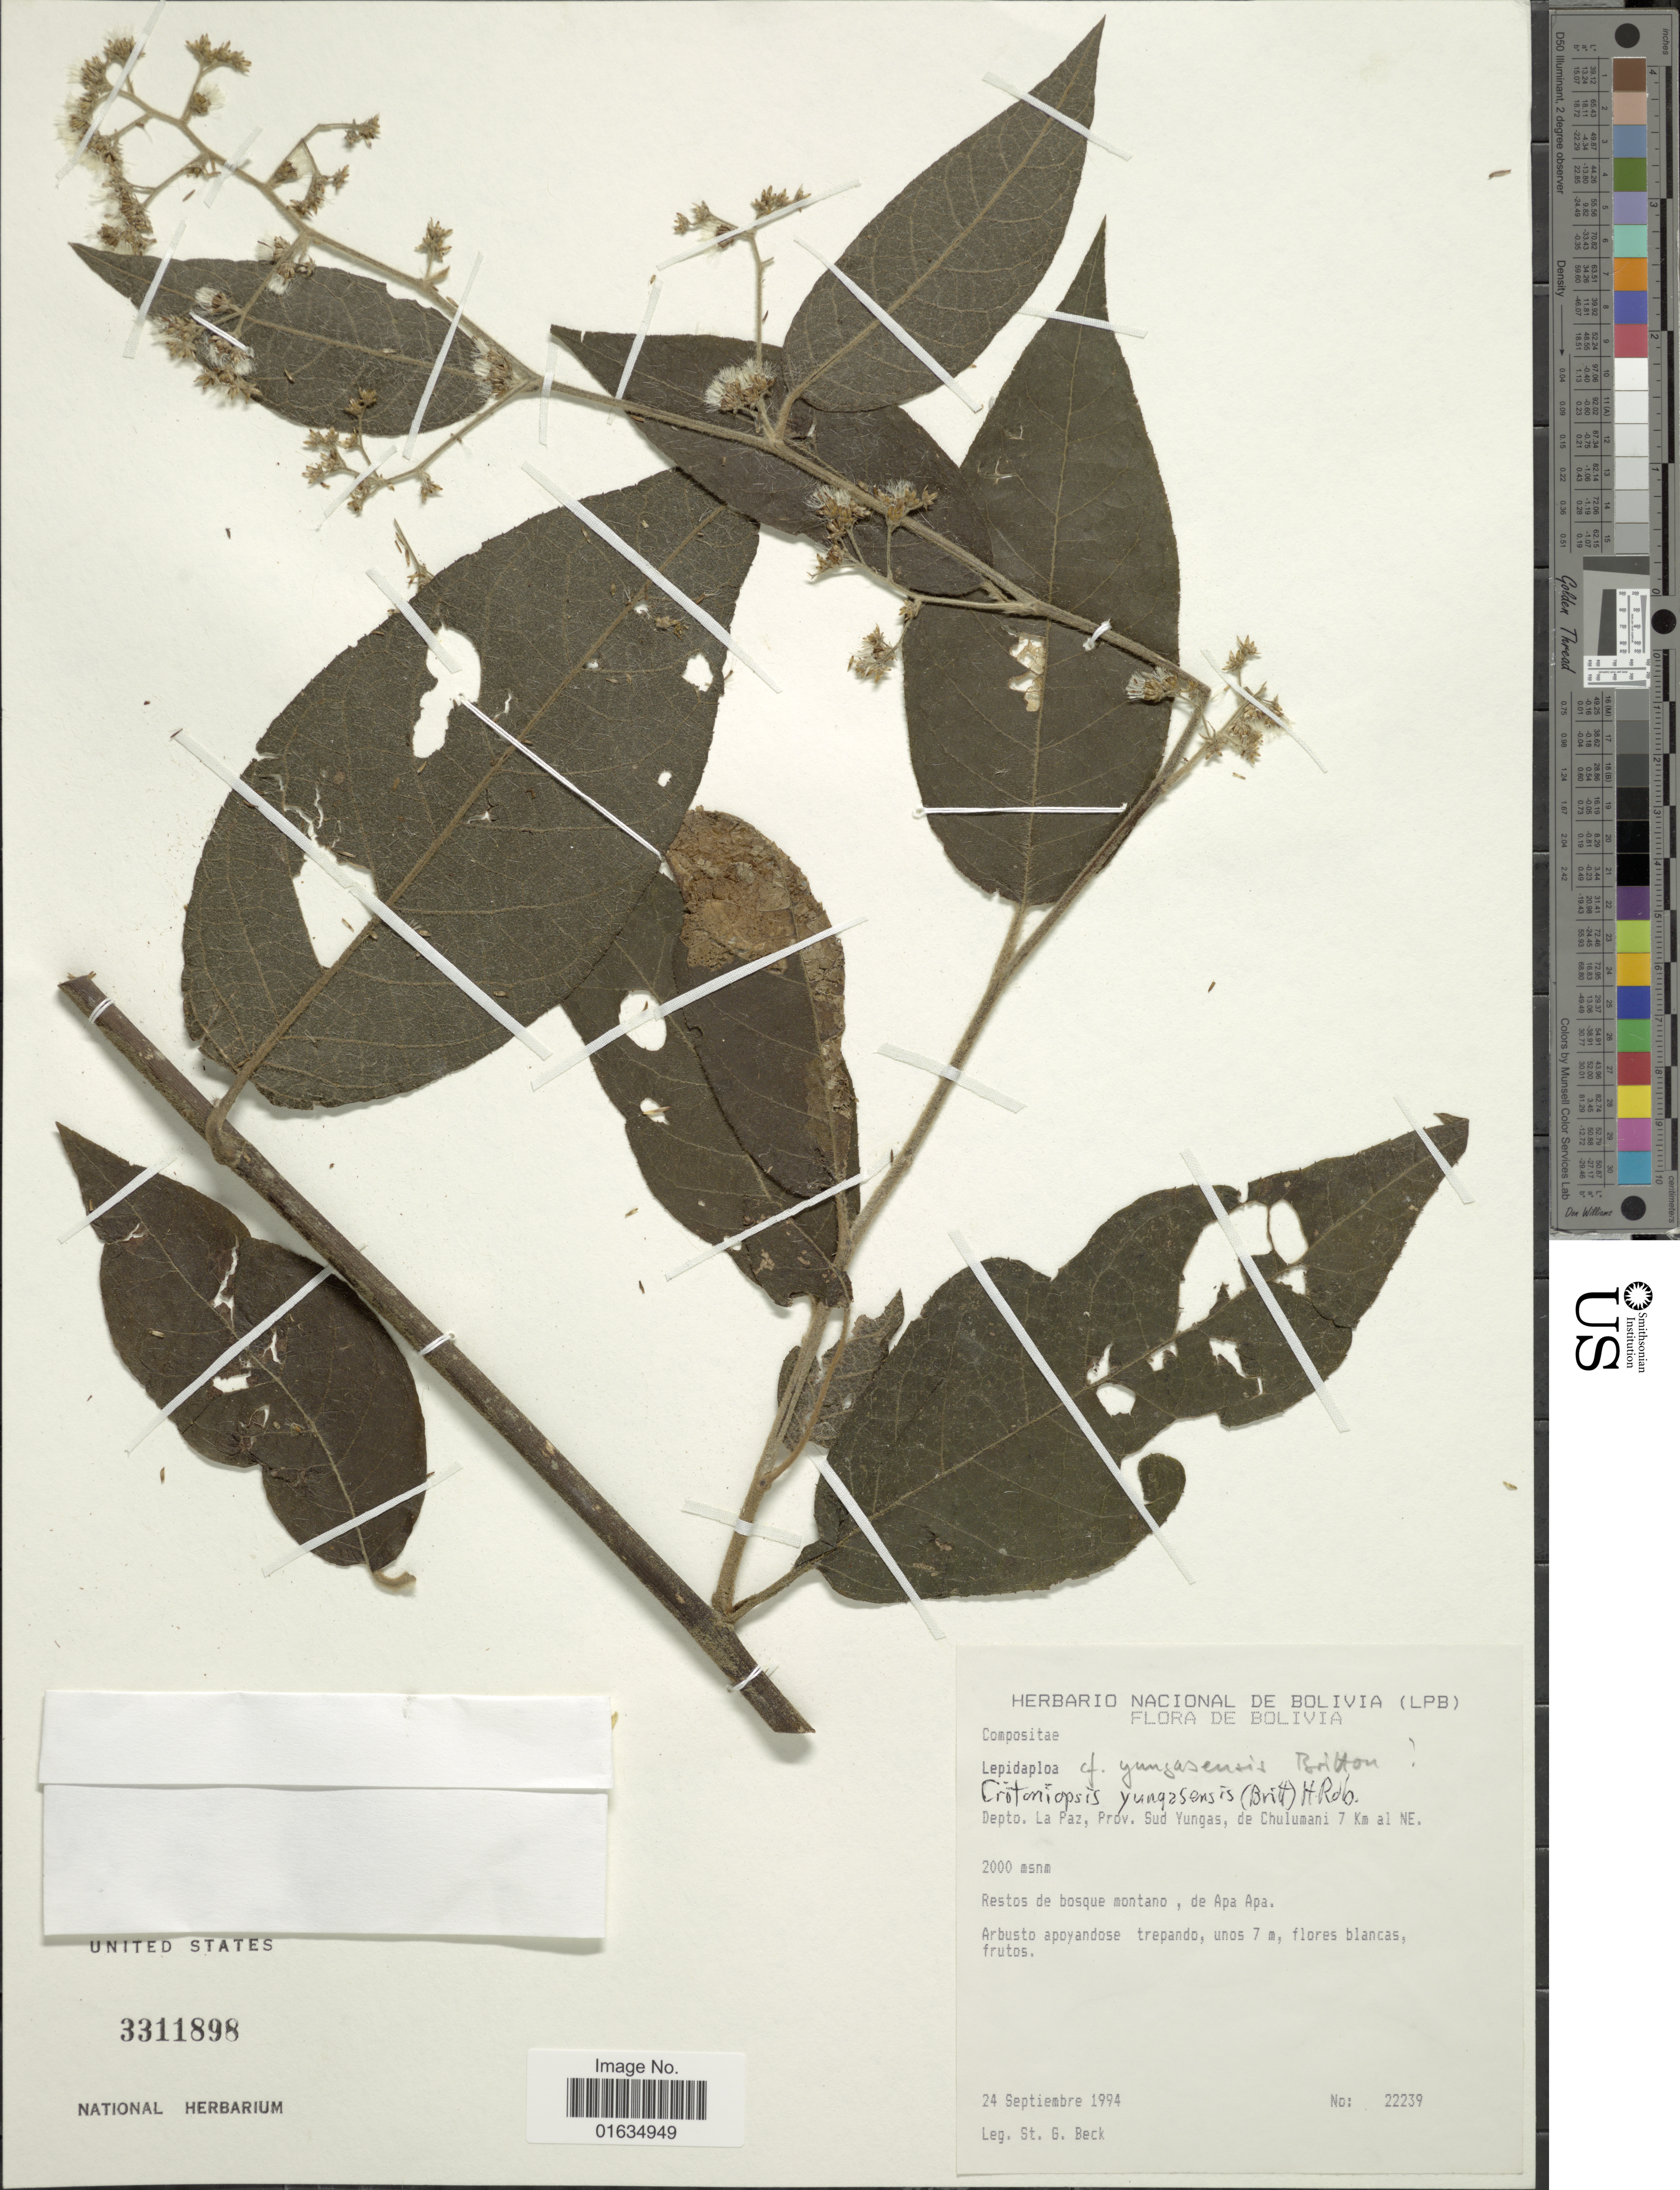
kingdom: Plantae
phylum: Tracheophyta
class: Magnoliopsida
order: Asterales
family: Asteraceae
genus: Critoniopsis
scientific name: Critoniopsis yungasensis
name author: (Britton) H. Rob.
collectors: S. G. Beck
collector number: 22239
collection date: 1994-09-24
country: Bolivia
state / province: La Paz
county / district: Sud Yungas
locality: Depto.La Paz, Prov. Sud Yungas, de Chulumani 7 km al NE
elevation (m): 2000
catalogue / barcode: US 3311898